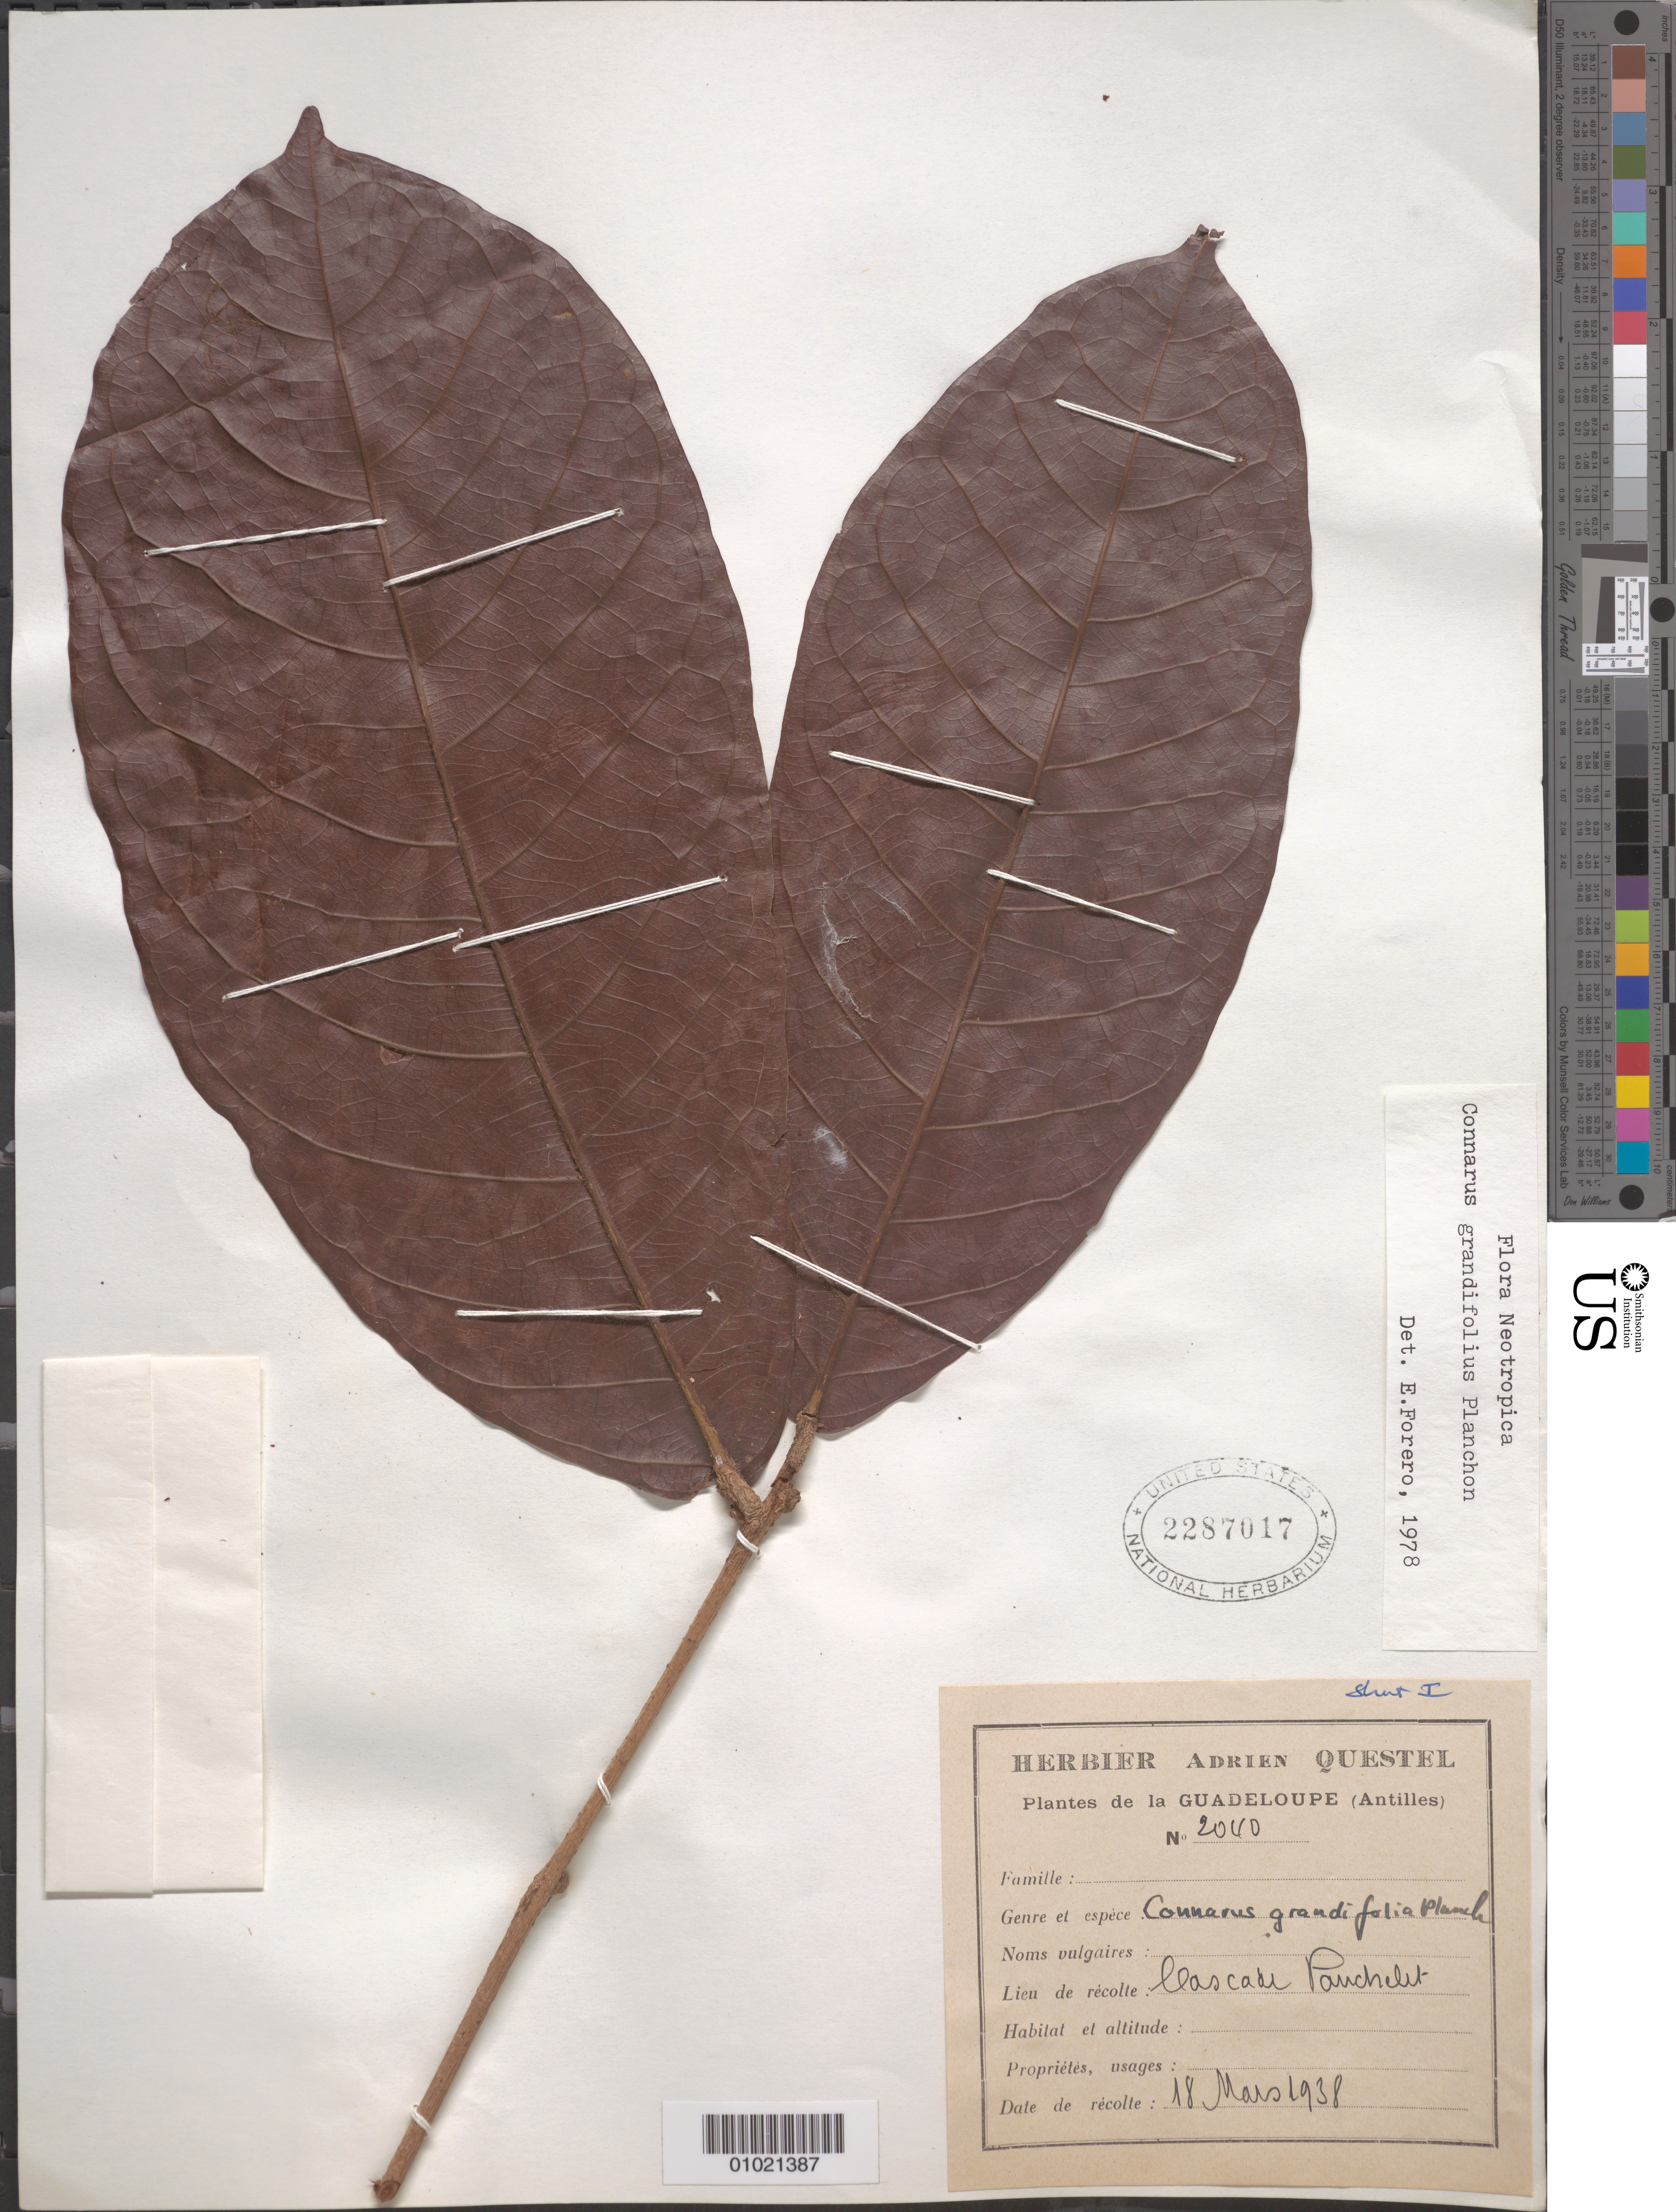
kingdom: Plantae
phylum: Tracheophyta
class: Magnoliopsida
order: Oxalidales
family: Connaraceae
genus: Connarus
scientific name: Connarus grandifolius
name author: Planch.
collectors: A. Questel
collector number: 2040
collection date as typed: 18 Mar 1938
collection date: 1938-03-18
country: Guadeloupe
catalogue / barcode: US 2287017